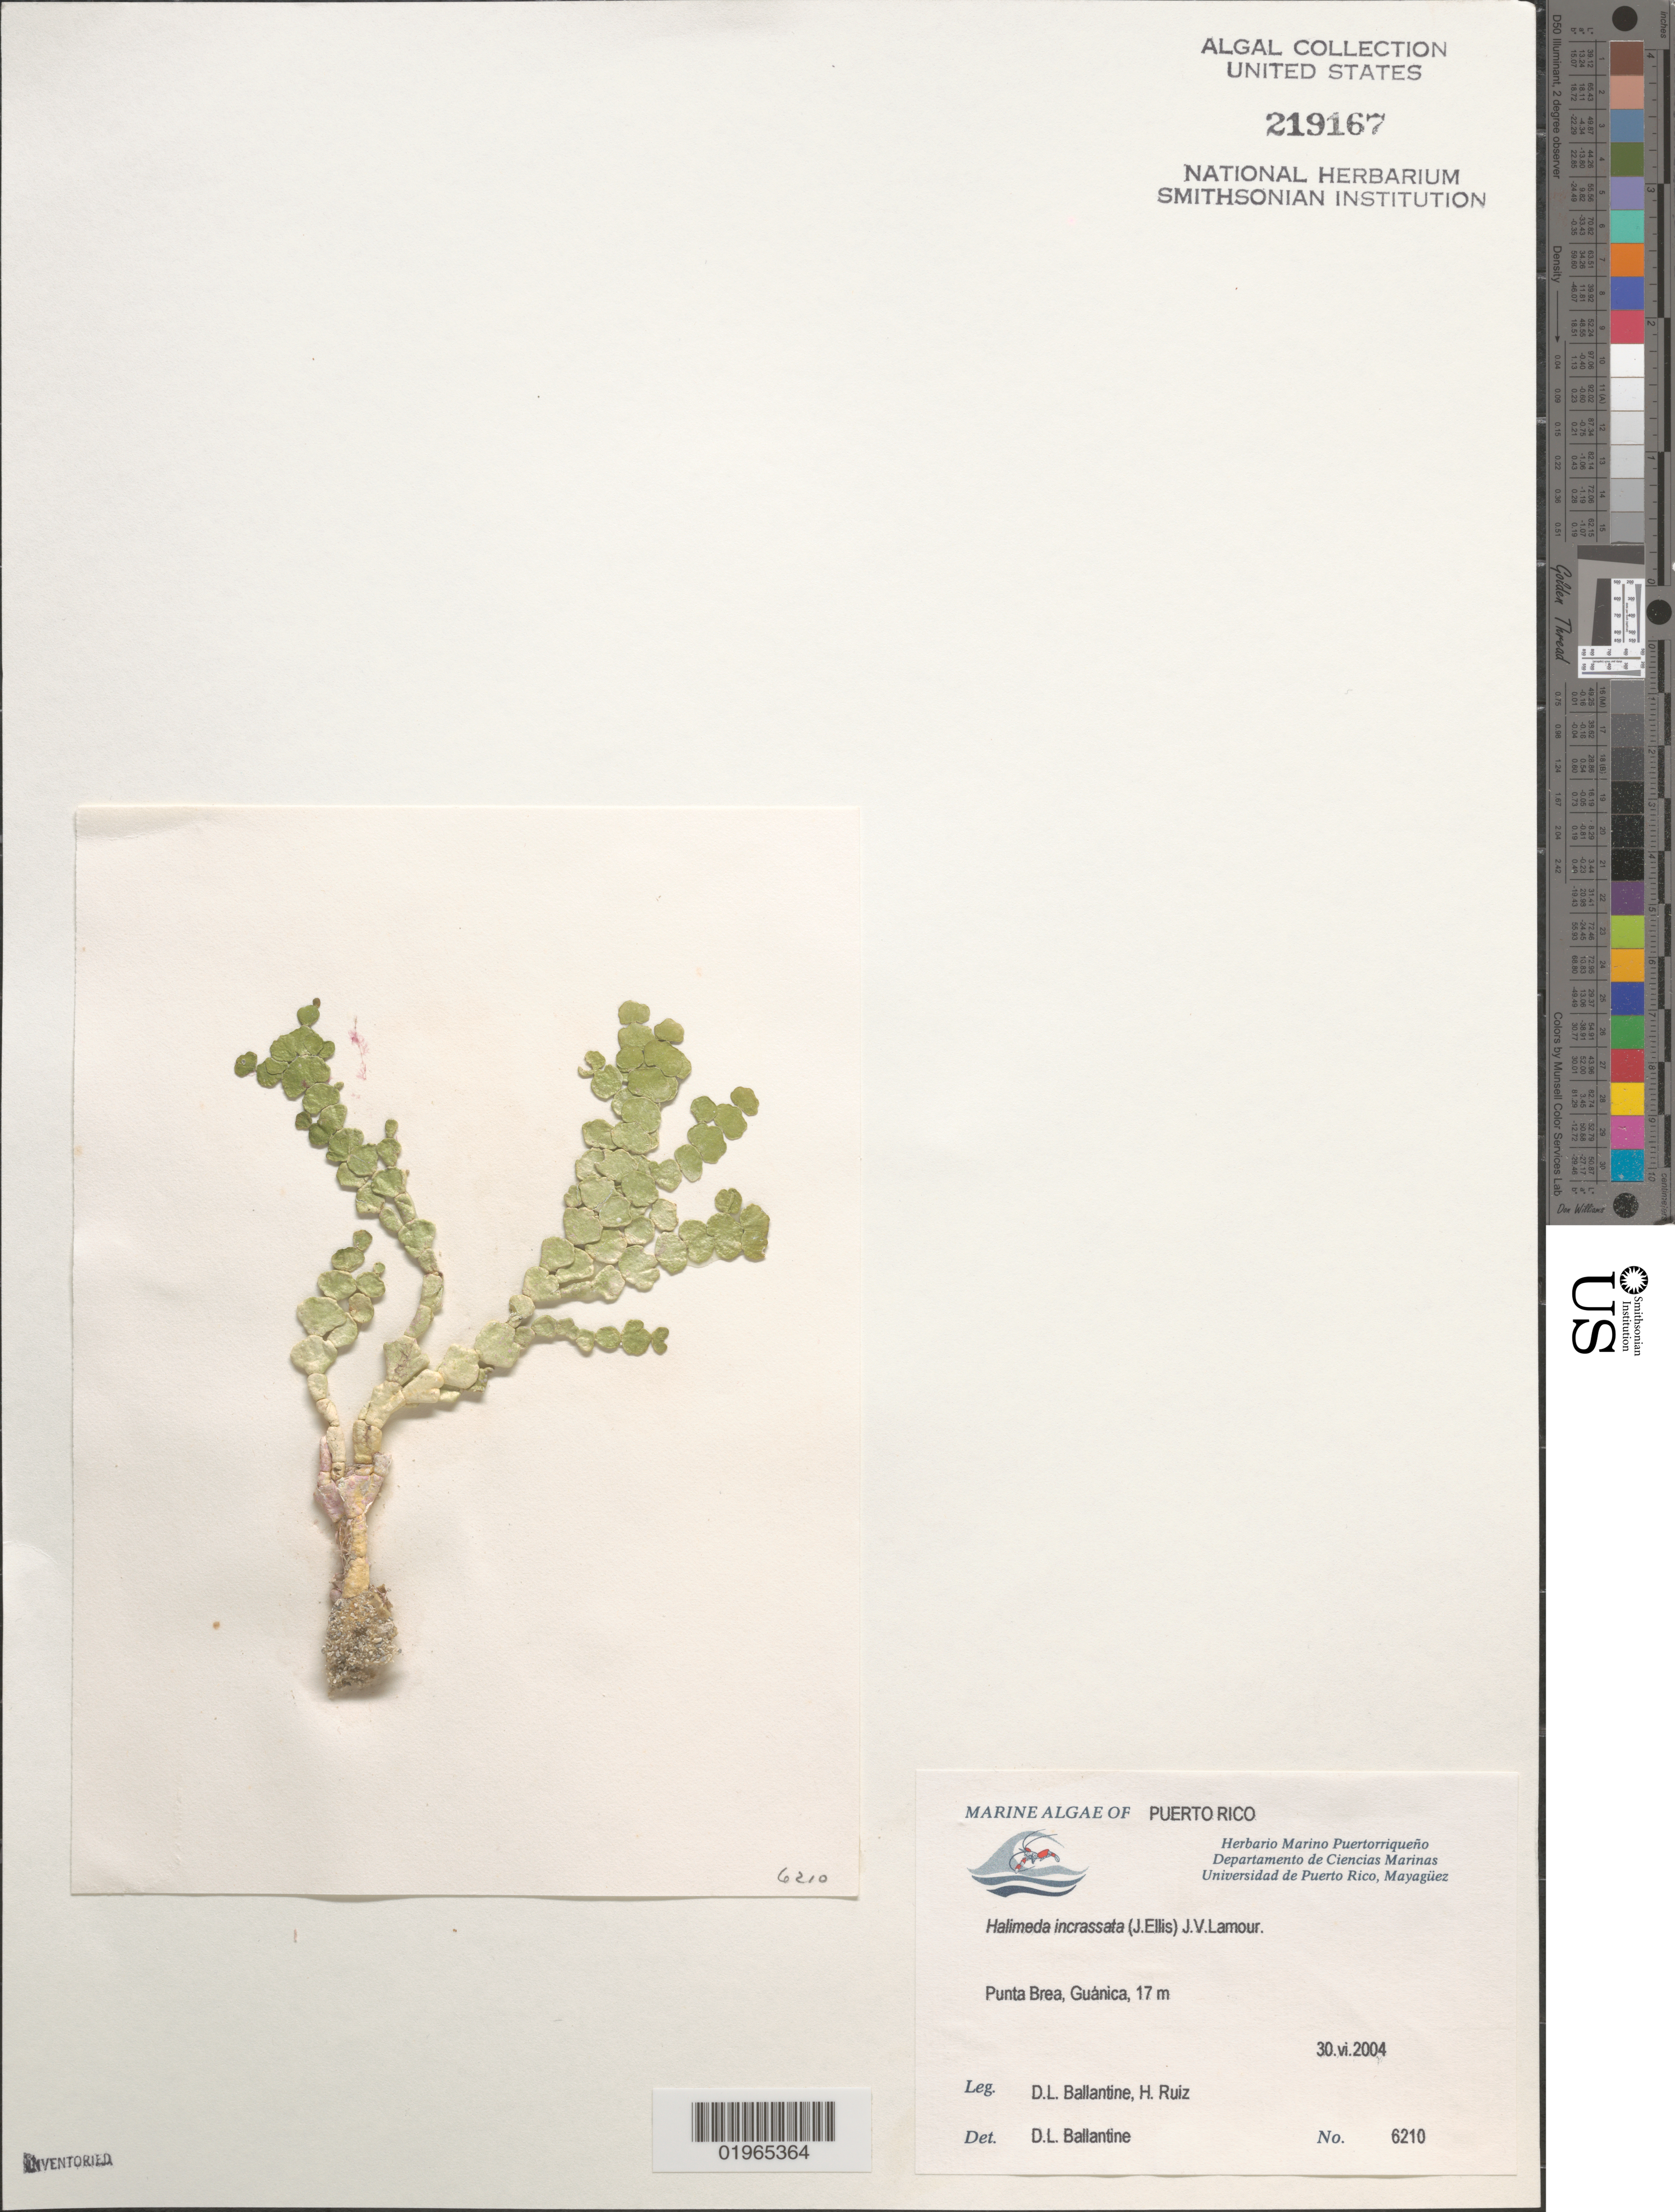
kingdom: Plantae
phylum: Chlorophyta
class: Ulvophyceae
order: Bryopsidales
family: Halimedaceae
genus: Halimeda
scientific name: Halimeda incrassata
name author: (J. Ellis) J.V.Lamouroux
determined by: Ballantine, D. L.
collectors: D.L. Ballantine & H. Ruiz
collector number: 6210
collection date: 2004-06-30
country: Puerto Rico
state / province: Guanica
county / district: Punta Brea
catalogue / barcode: US 219167